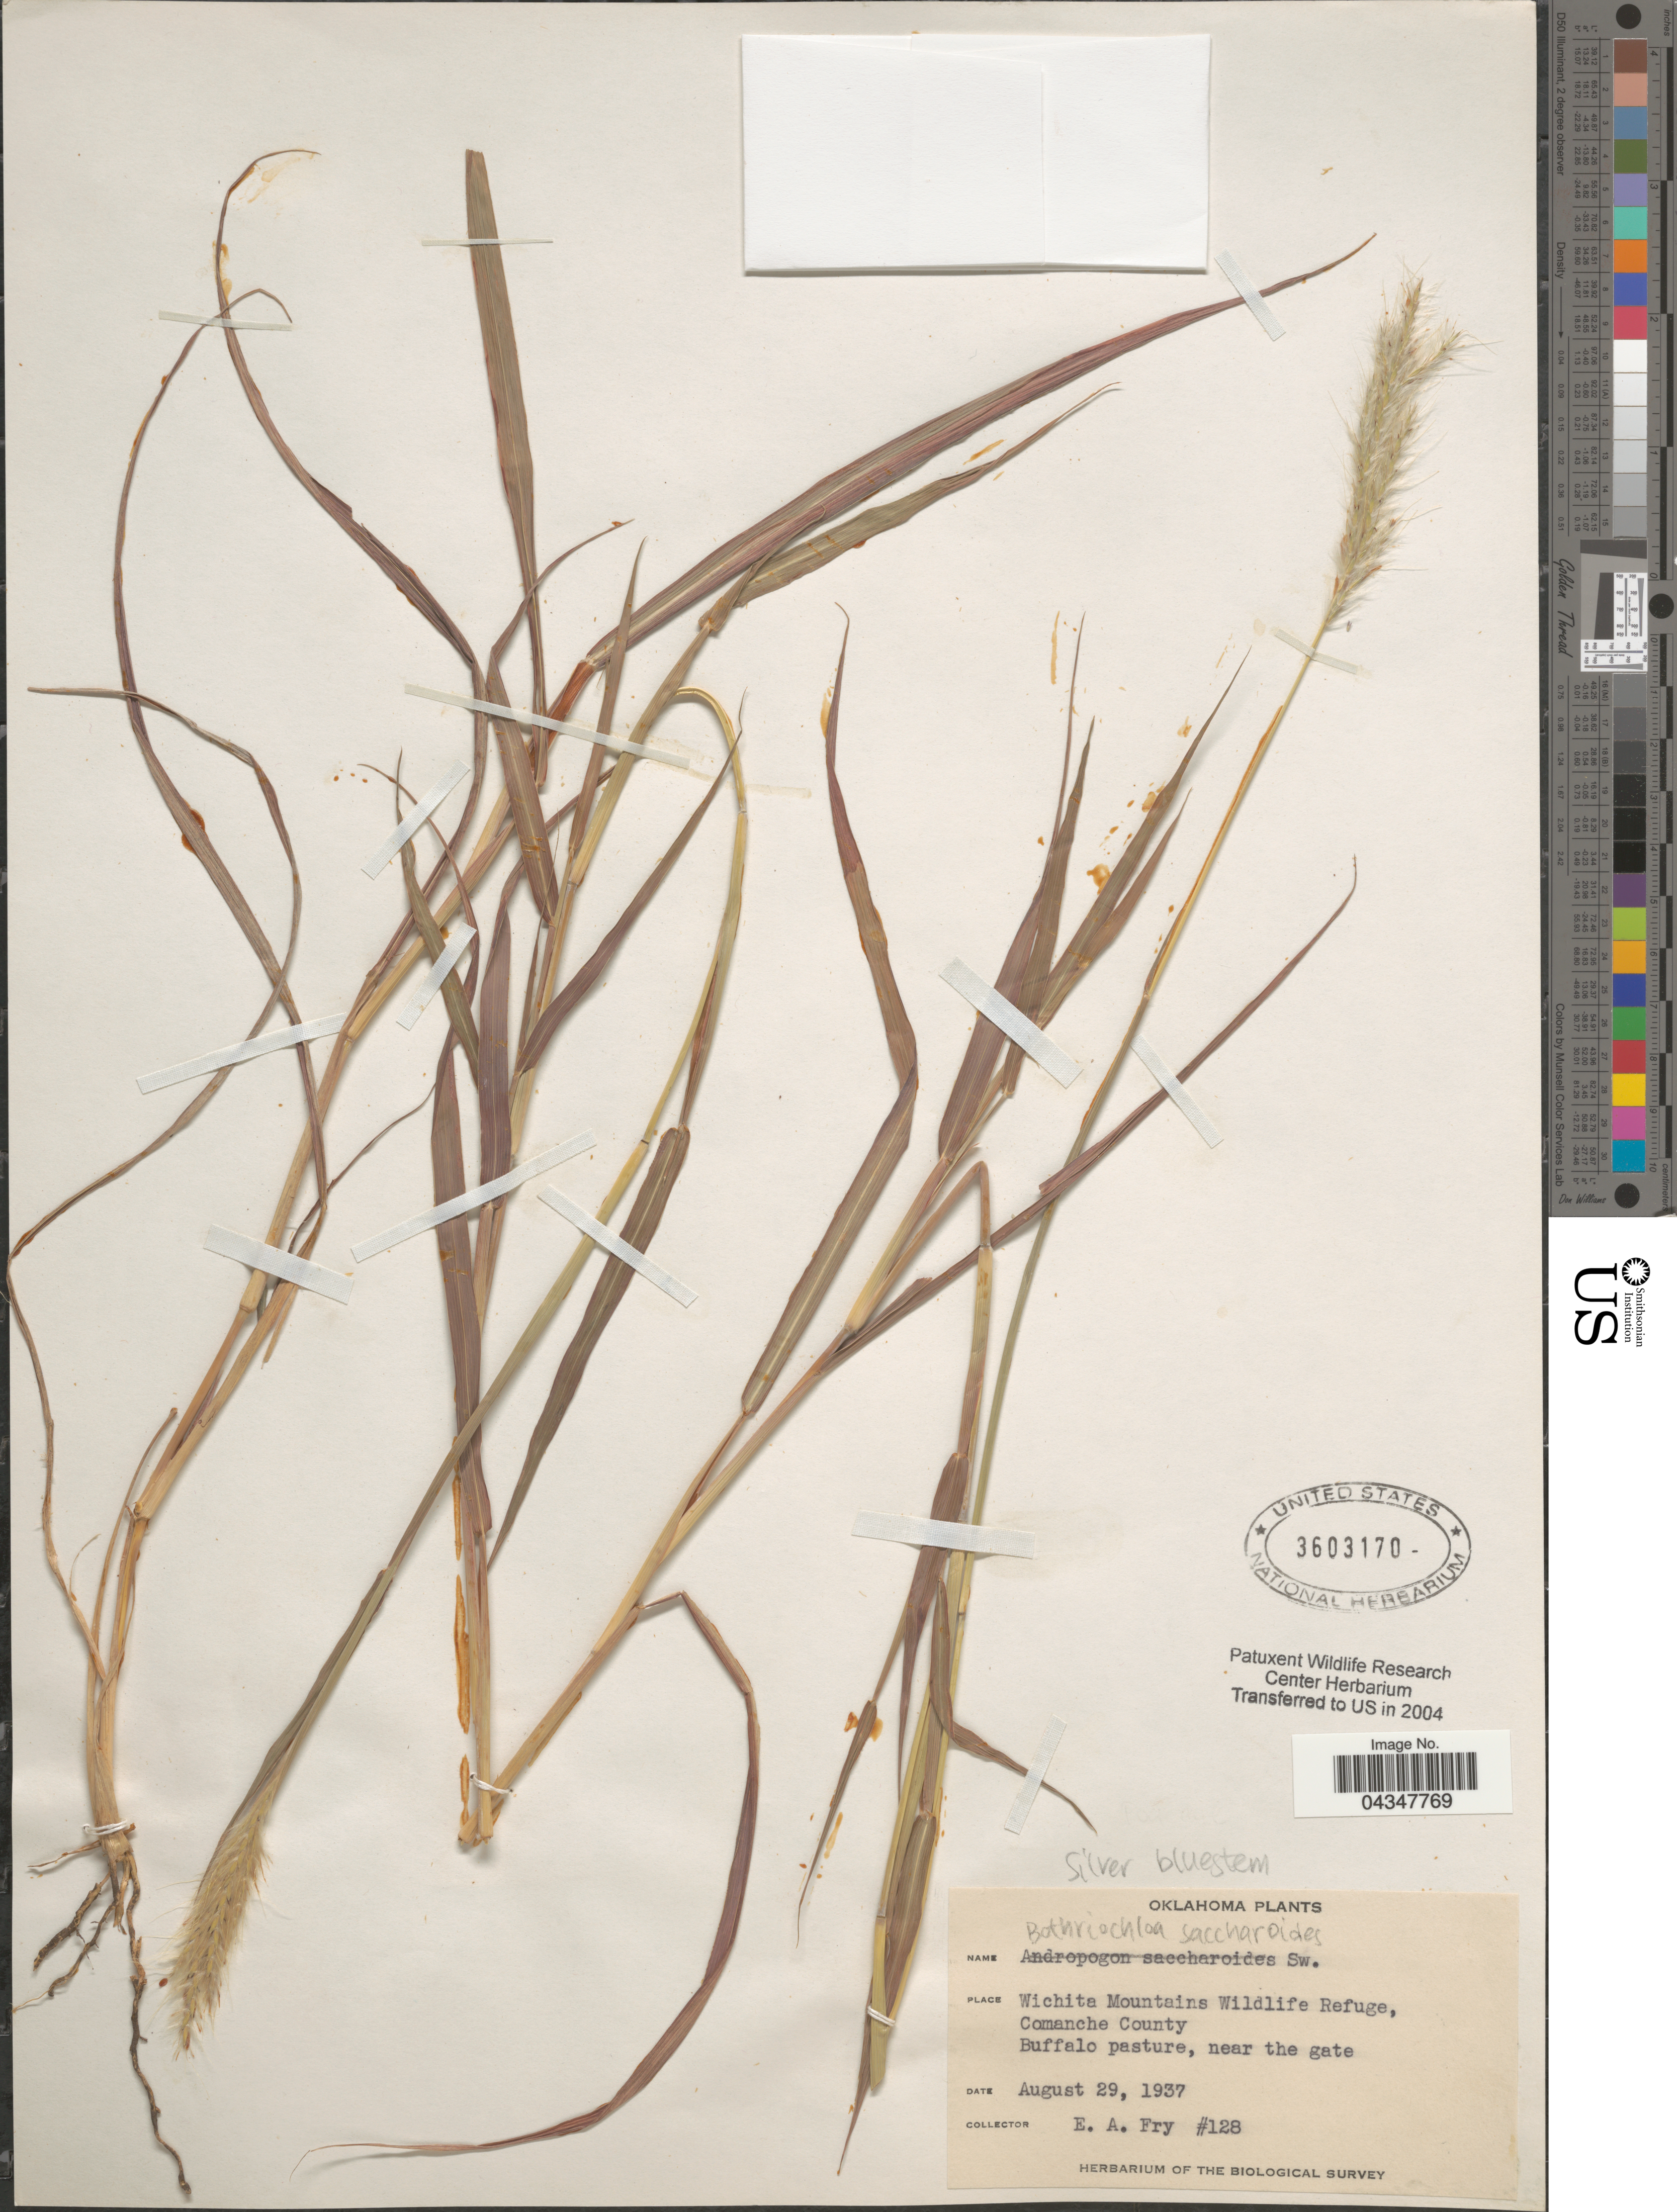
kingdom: Plantae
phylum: Tracheophyta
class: Liliopsida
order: Poales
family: Poaceae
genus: Bothriochloa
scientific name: Bothriochloa saccharoides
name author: (Sw.) Rydb.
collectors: E. Fry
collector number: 128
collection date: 1937-08-29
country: United States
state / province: Oklahoma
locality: Wichita Mountains Wildlife Refuge, Comanche County. Buffalo pasture, near the gate. The Biological Survey.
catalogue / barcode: US 3603170